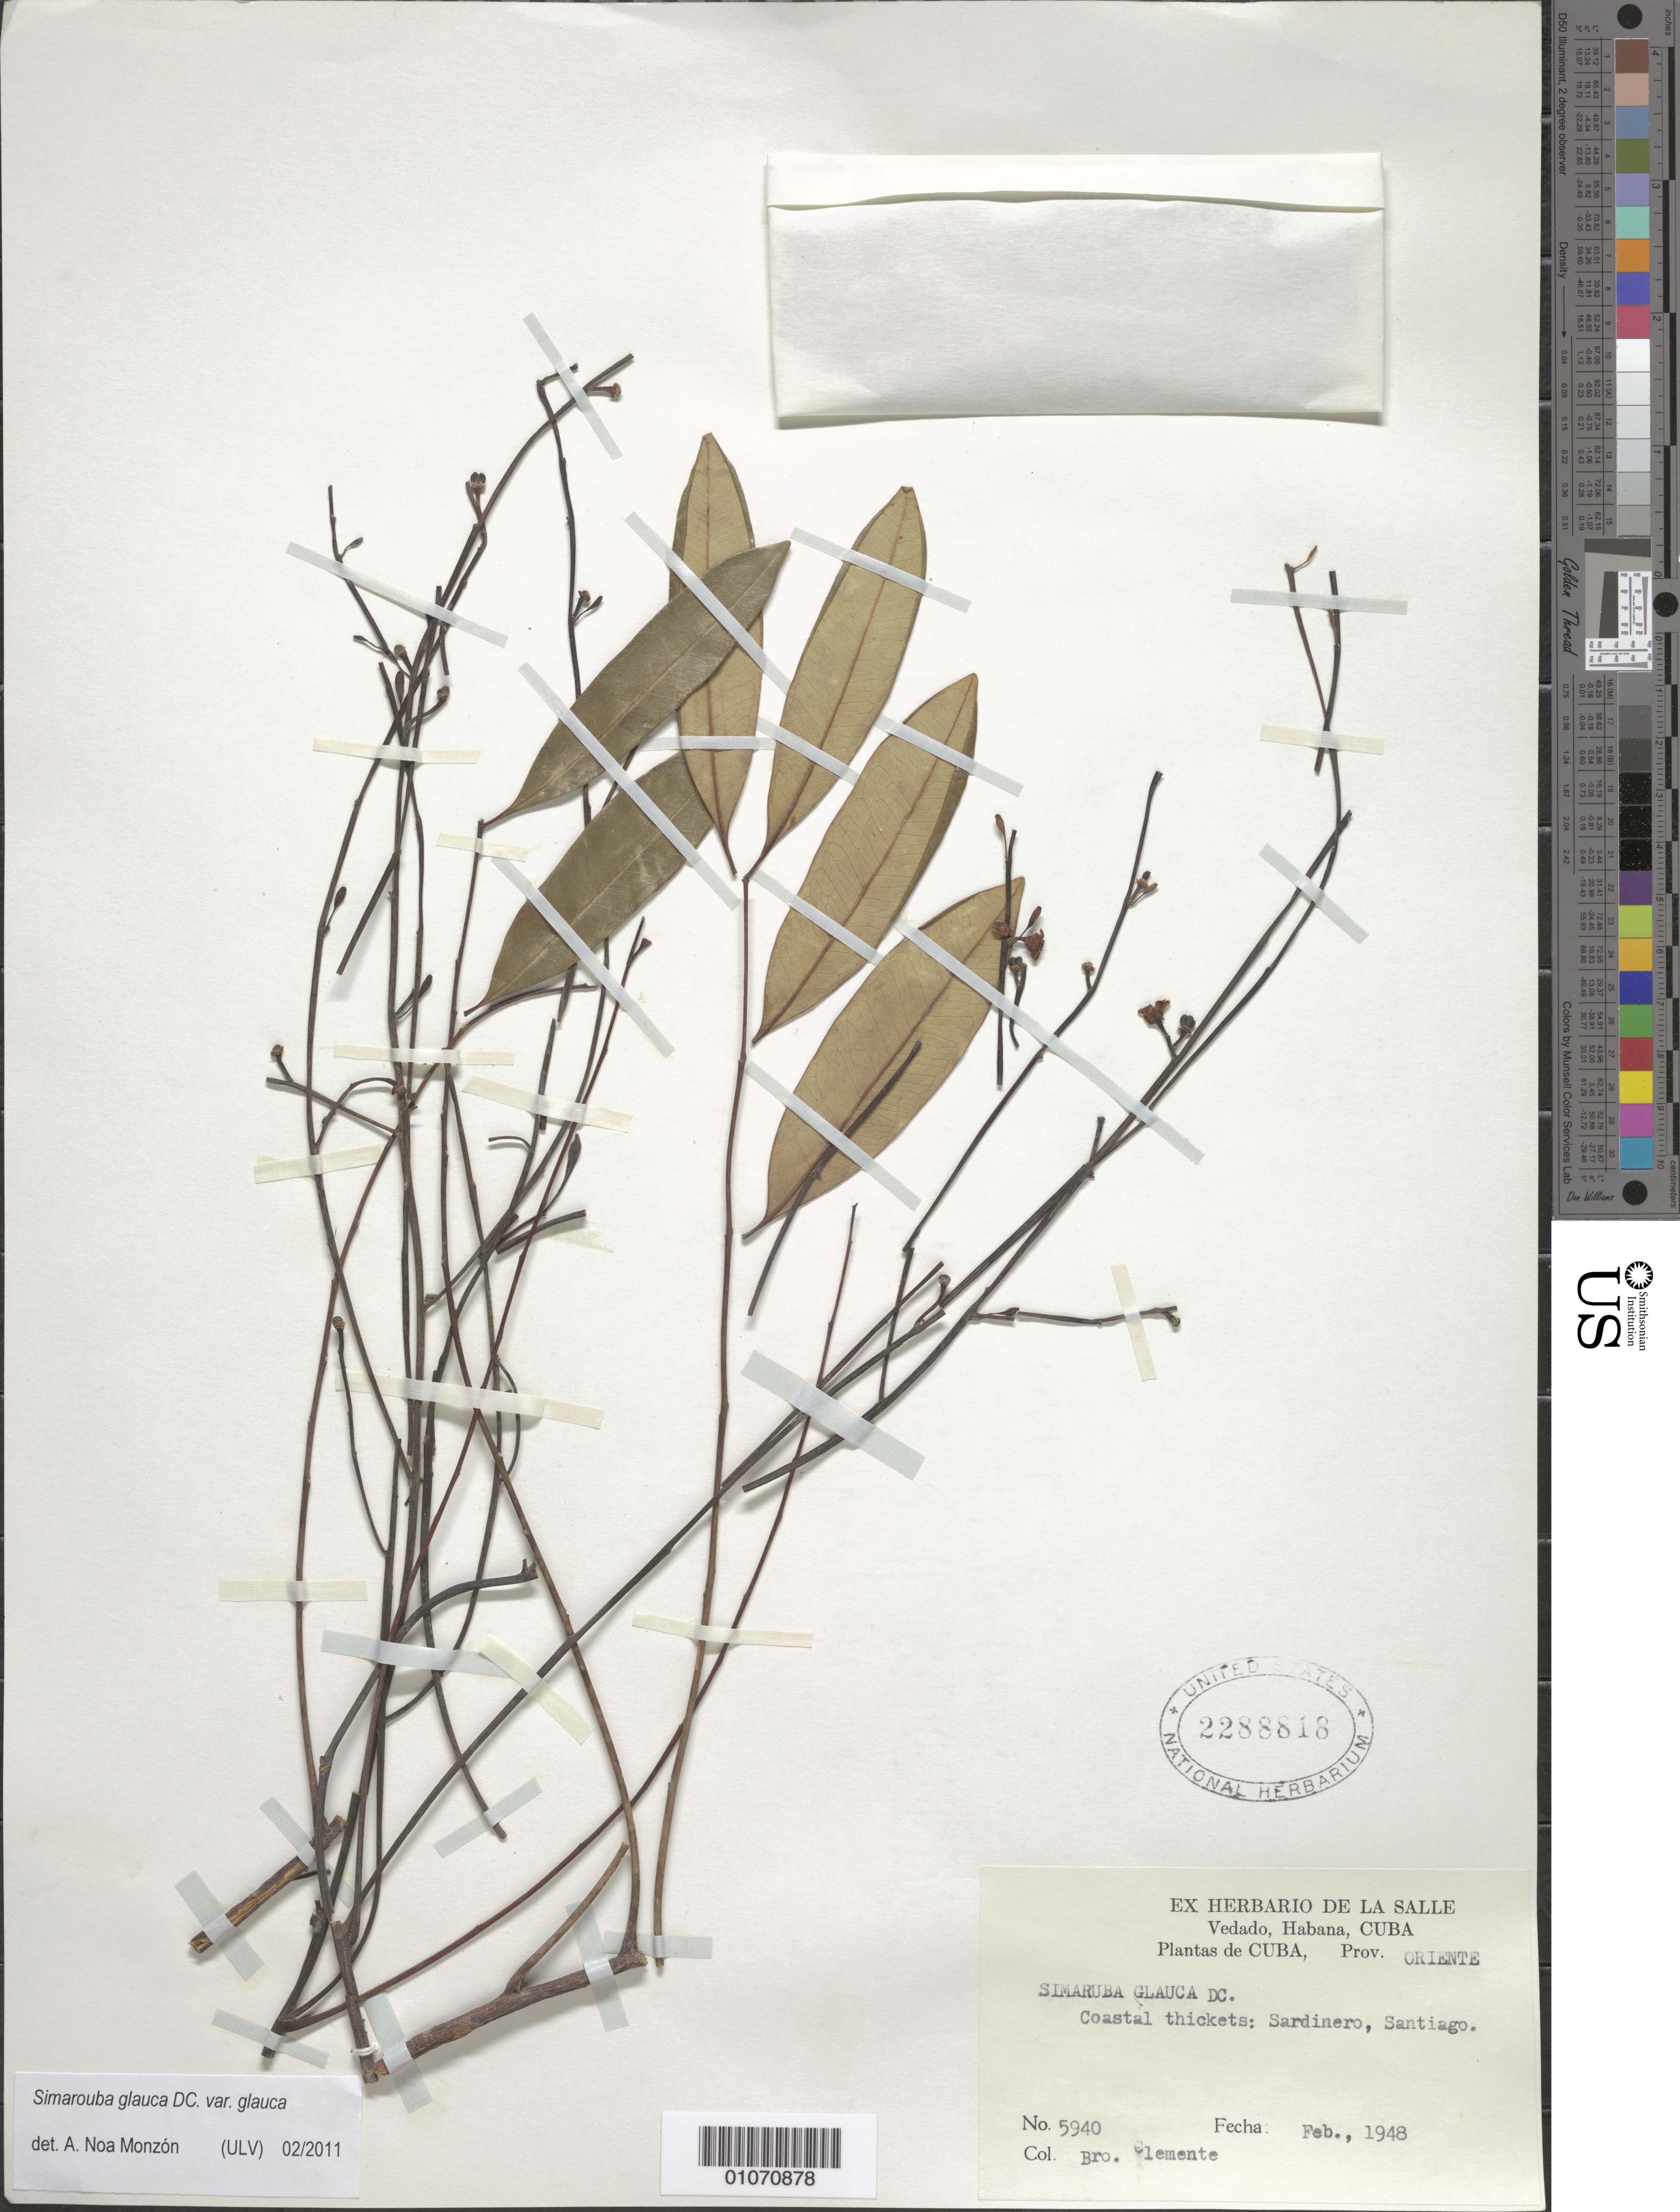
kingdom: Plantae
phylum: Tracheophyta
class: Magnoliopsida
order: Sapindales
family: Simaroubaceae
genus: Simarouba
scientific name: Simarouba glauca var. glauca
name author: DC.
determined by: Noa Monzón, A.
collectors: Bro. Clemente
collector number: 5940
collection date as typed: Feb 1948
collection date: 1948-02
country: Cuba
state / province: Santiago de Cuba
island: Cuba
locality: Sardinero, Santiago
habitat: Coastal thickets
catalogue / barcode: US 2288818